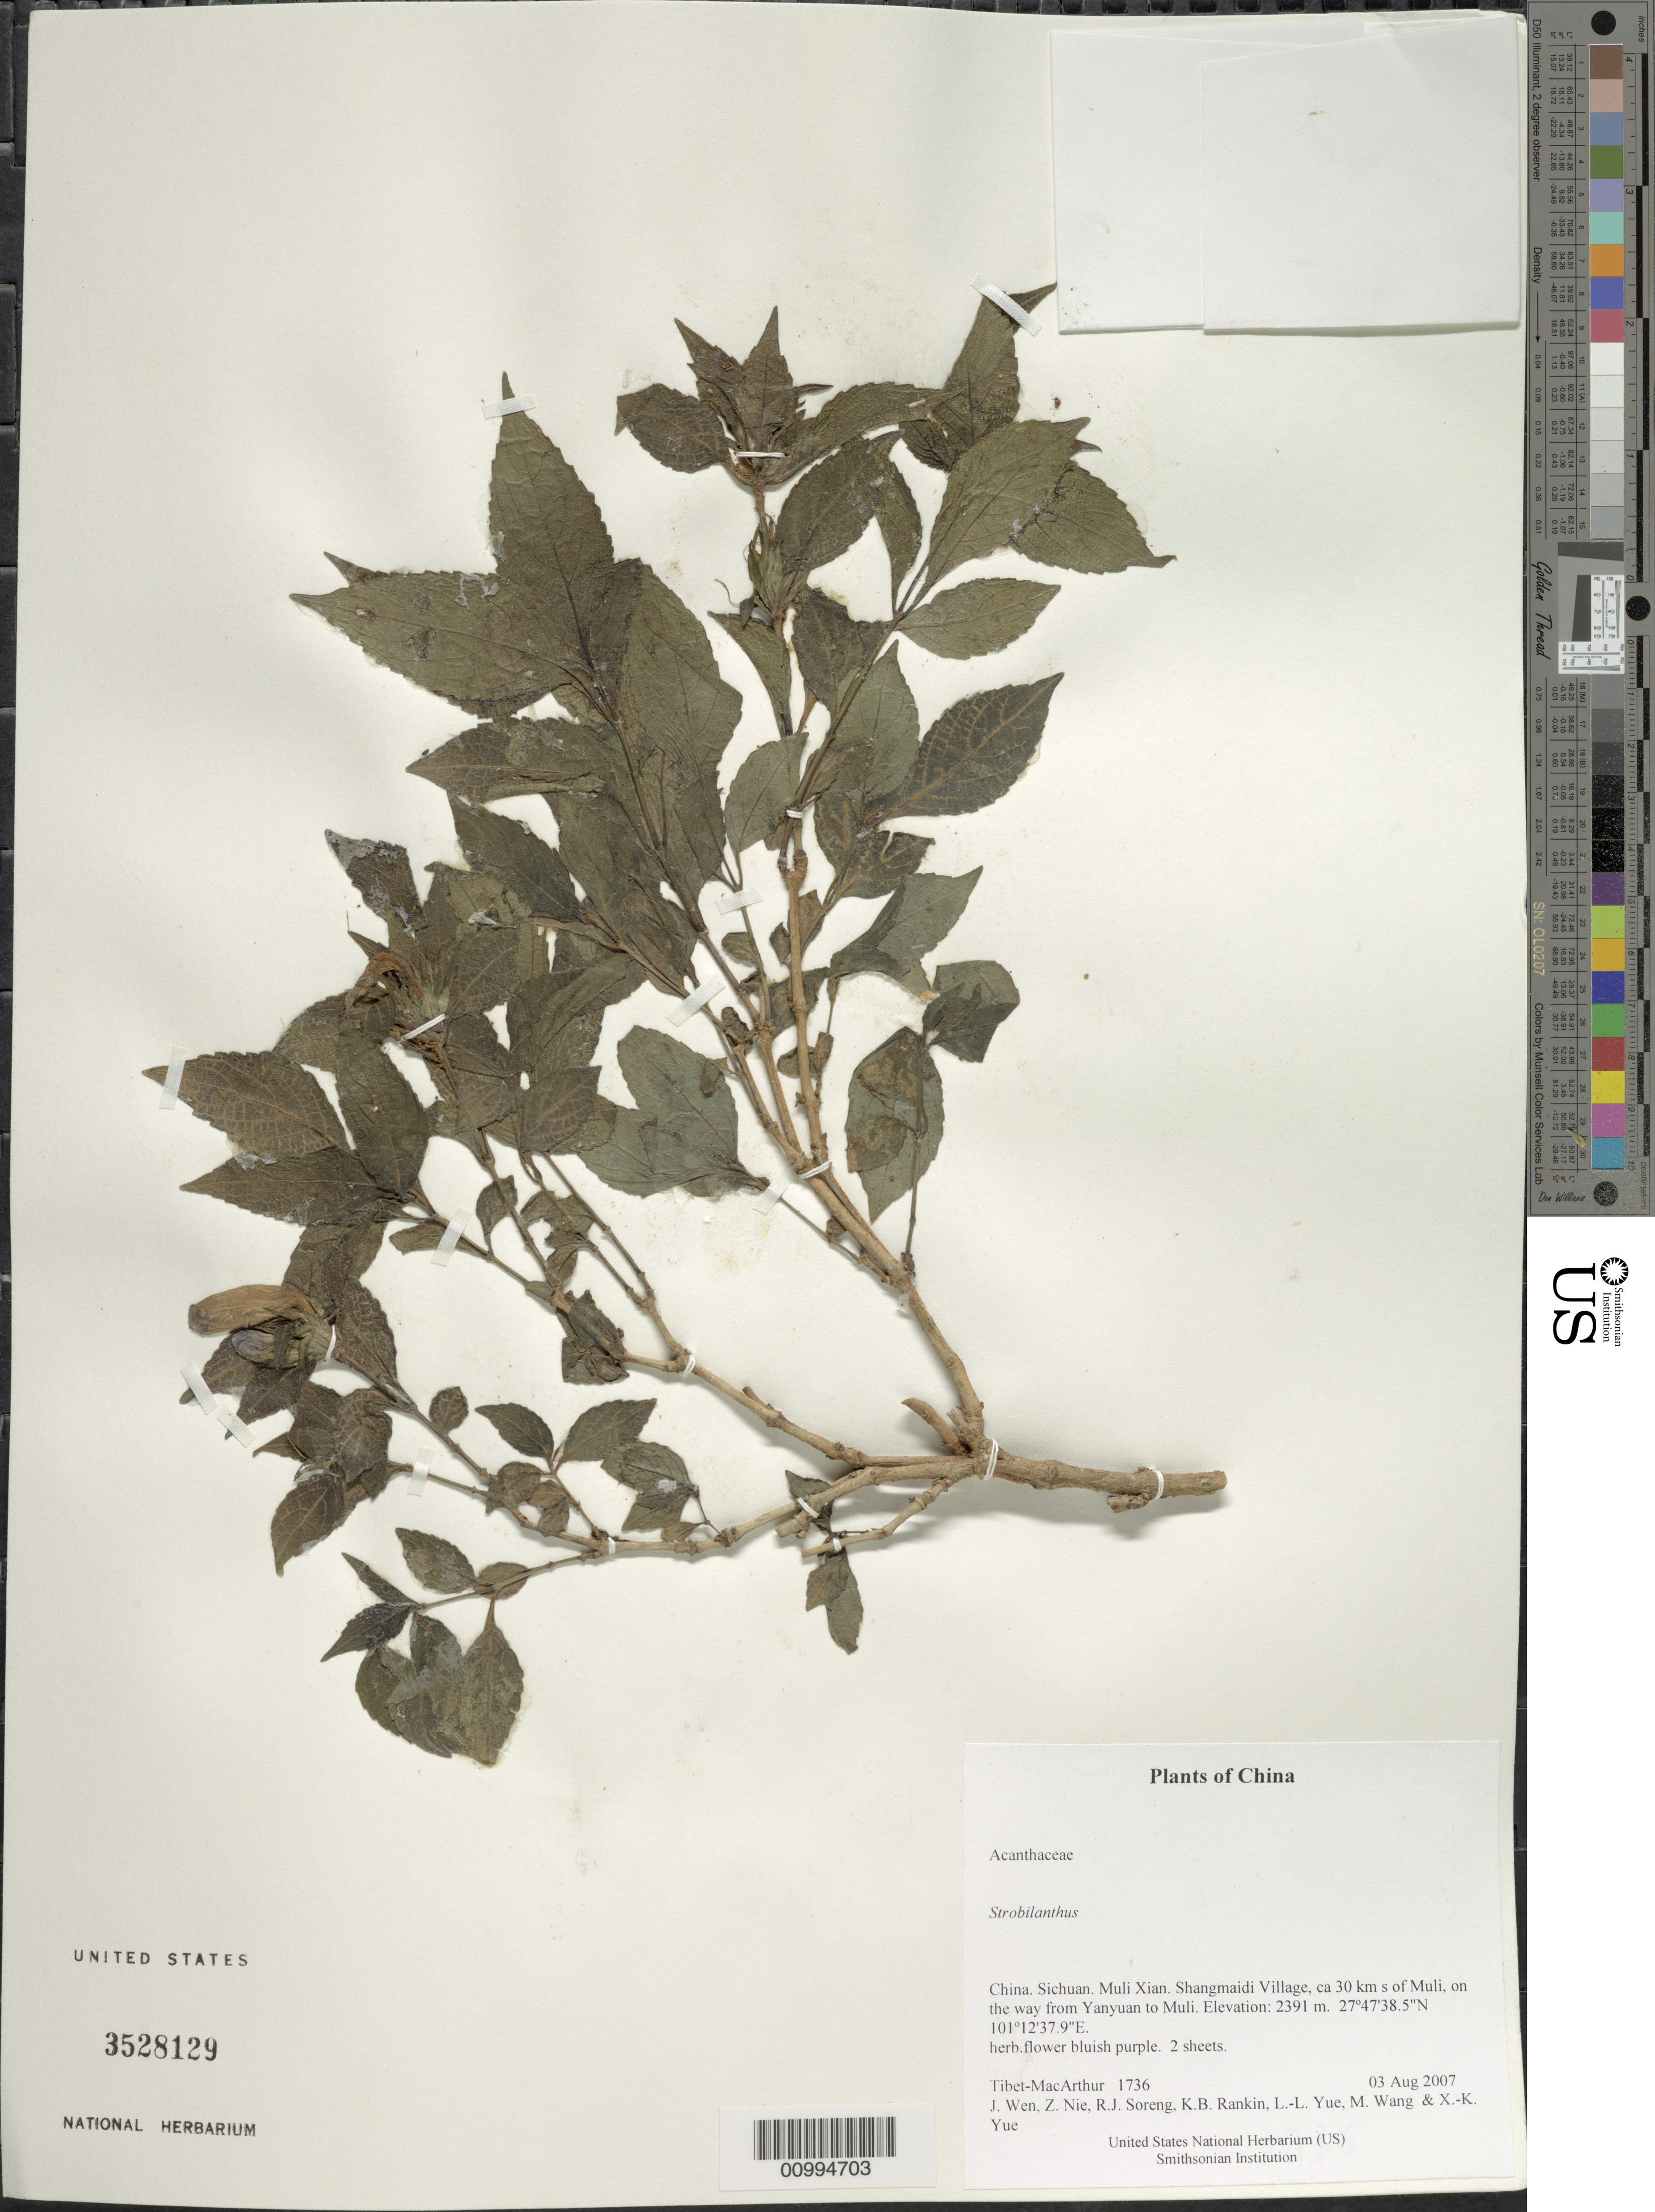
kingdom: Plantae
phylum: Tracheophyta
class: Magnoliopsida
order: Lamiales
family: Acanthaceae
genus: Strobilanthes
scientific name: Strobilanthes sp.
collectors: Tibet-MacArthur, J. Wen, Z. Nie, R. J. Soreng, K. Rankin, L. Yue, M. Wang & X. Yue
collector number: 1736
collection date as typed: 03 Aug 2007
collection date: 2007-08-03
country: China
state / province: Sichuan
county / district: Muli Xian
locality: Shangmaidi Village, ca 30 km s of Muli, on the way from Yanyuan to Muli.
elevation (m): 2391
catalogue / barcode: US 3528129